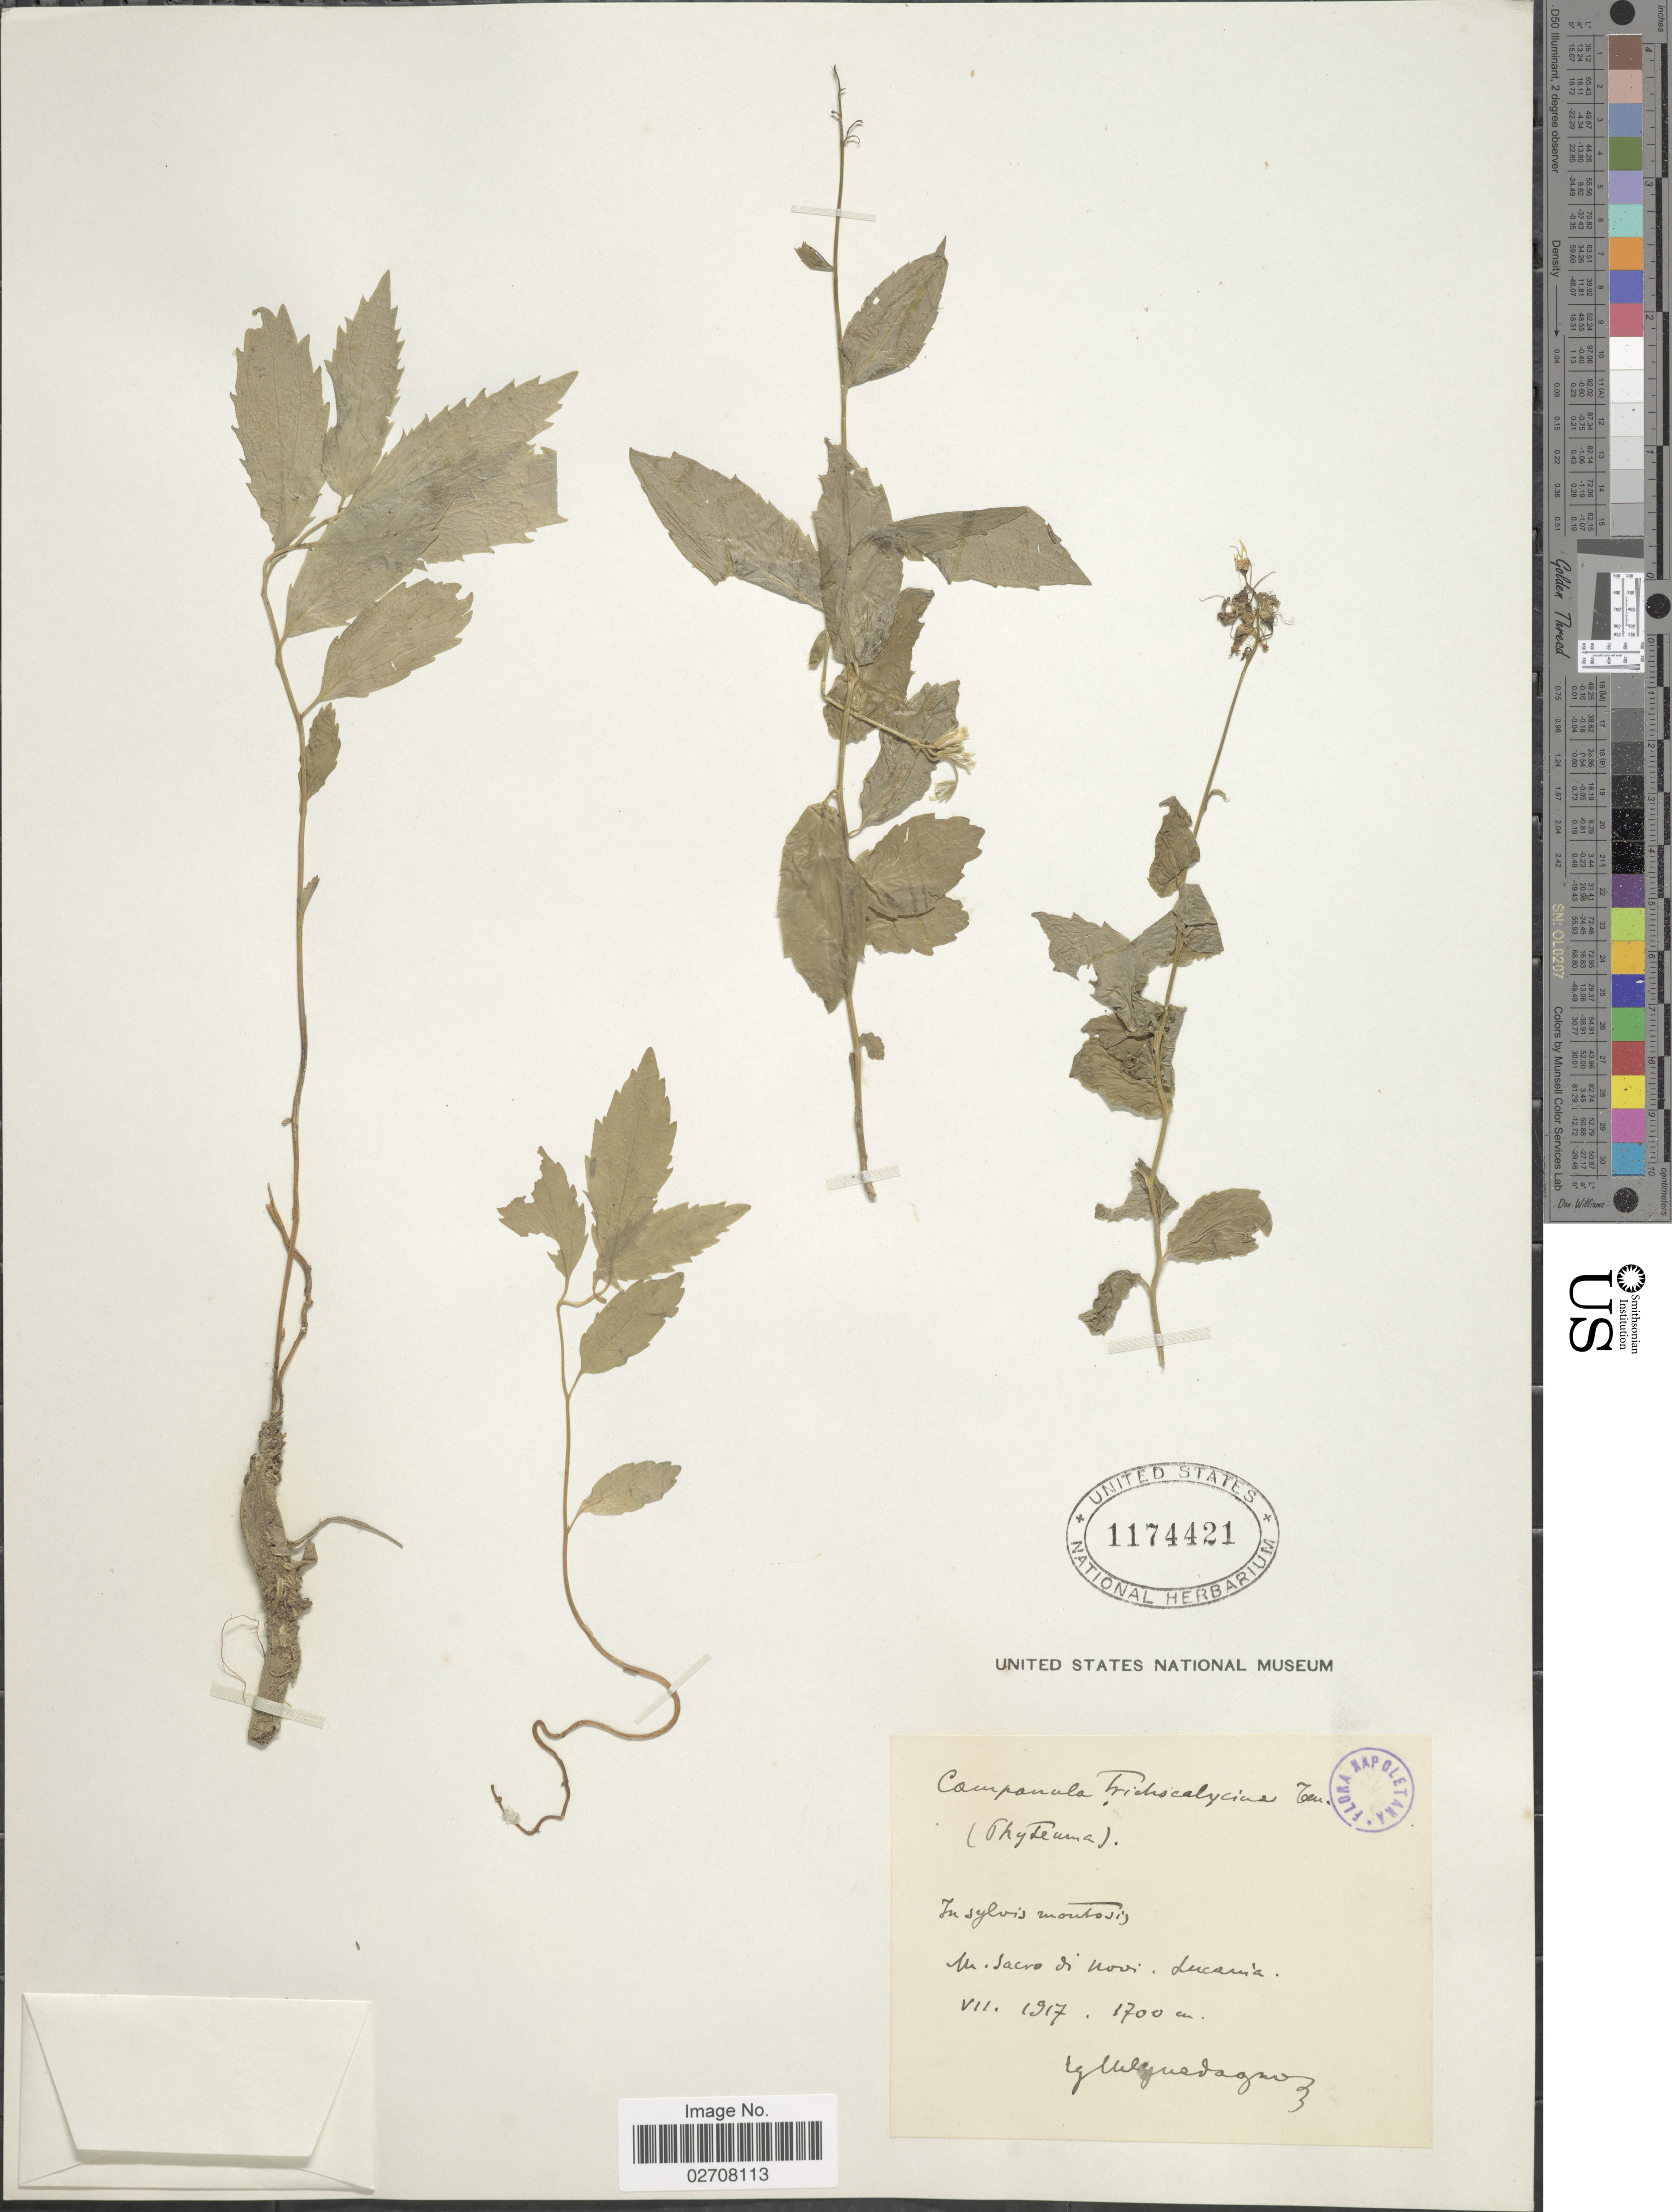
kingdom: Plantae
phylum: Tracheophyta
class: Magnoliopsida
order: Asterales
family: Campanulaceae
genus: Campanula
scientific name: Campanula trichocalycina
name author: Ten.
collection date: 1917-07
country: Italy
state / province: Basilicata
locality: In sylvis montosis. M. Sacro di Novi. Lucania.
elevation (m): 1700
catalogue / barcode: US 1174421